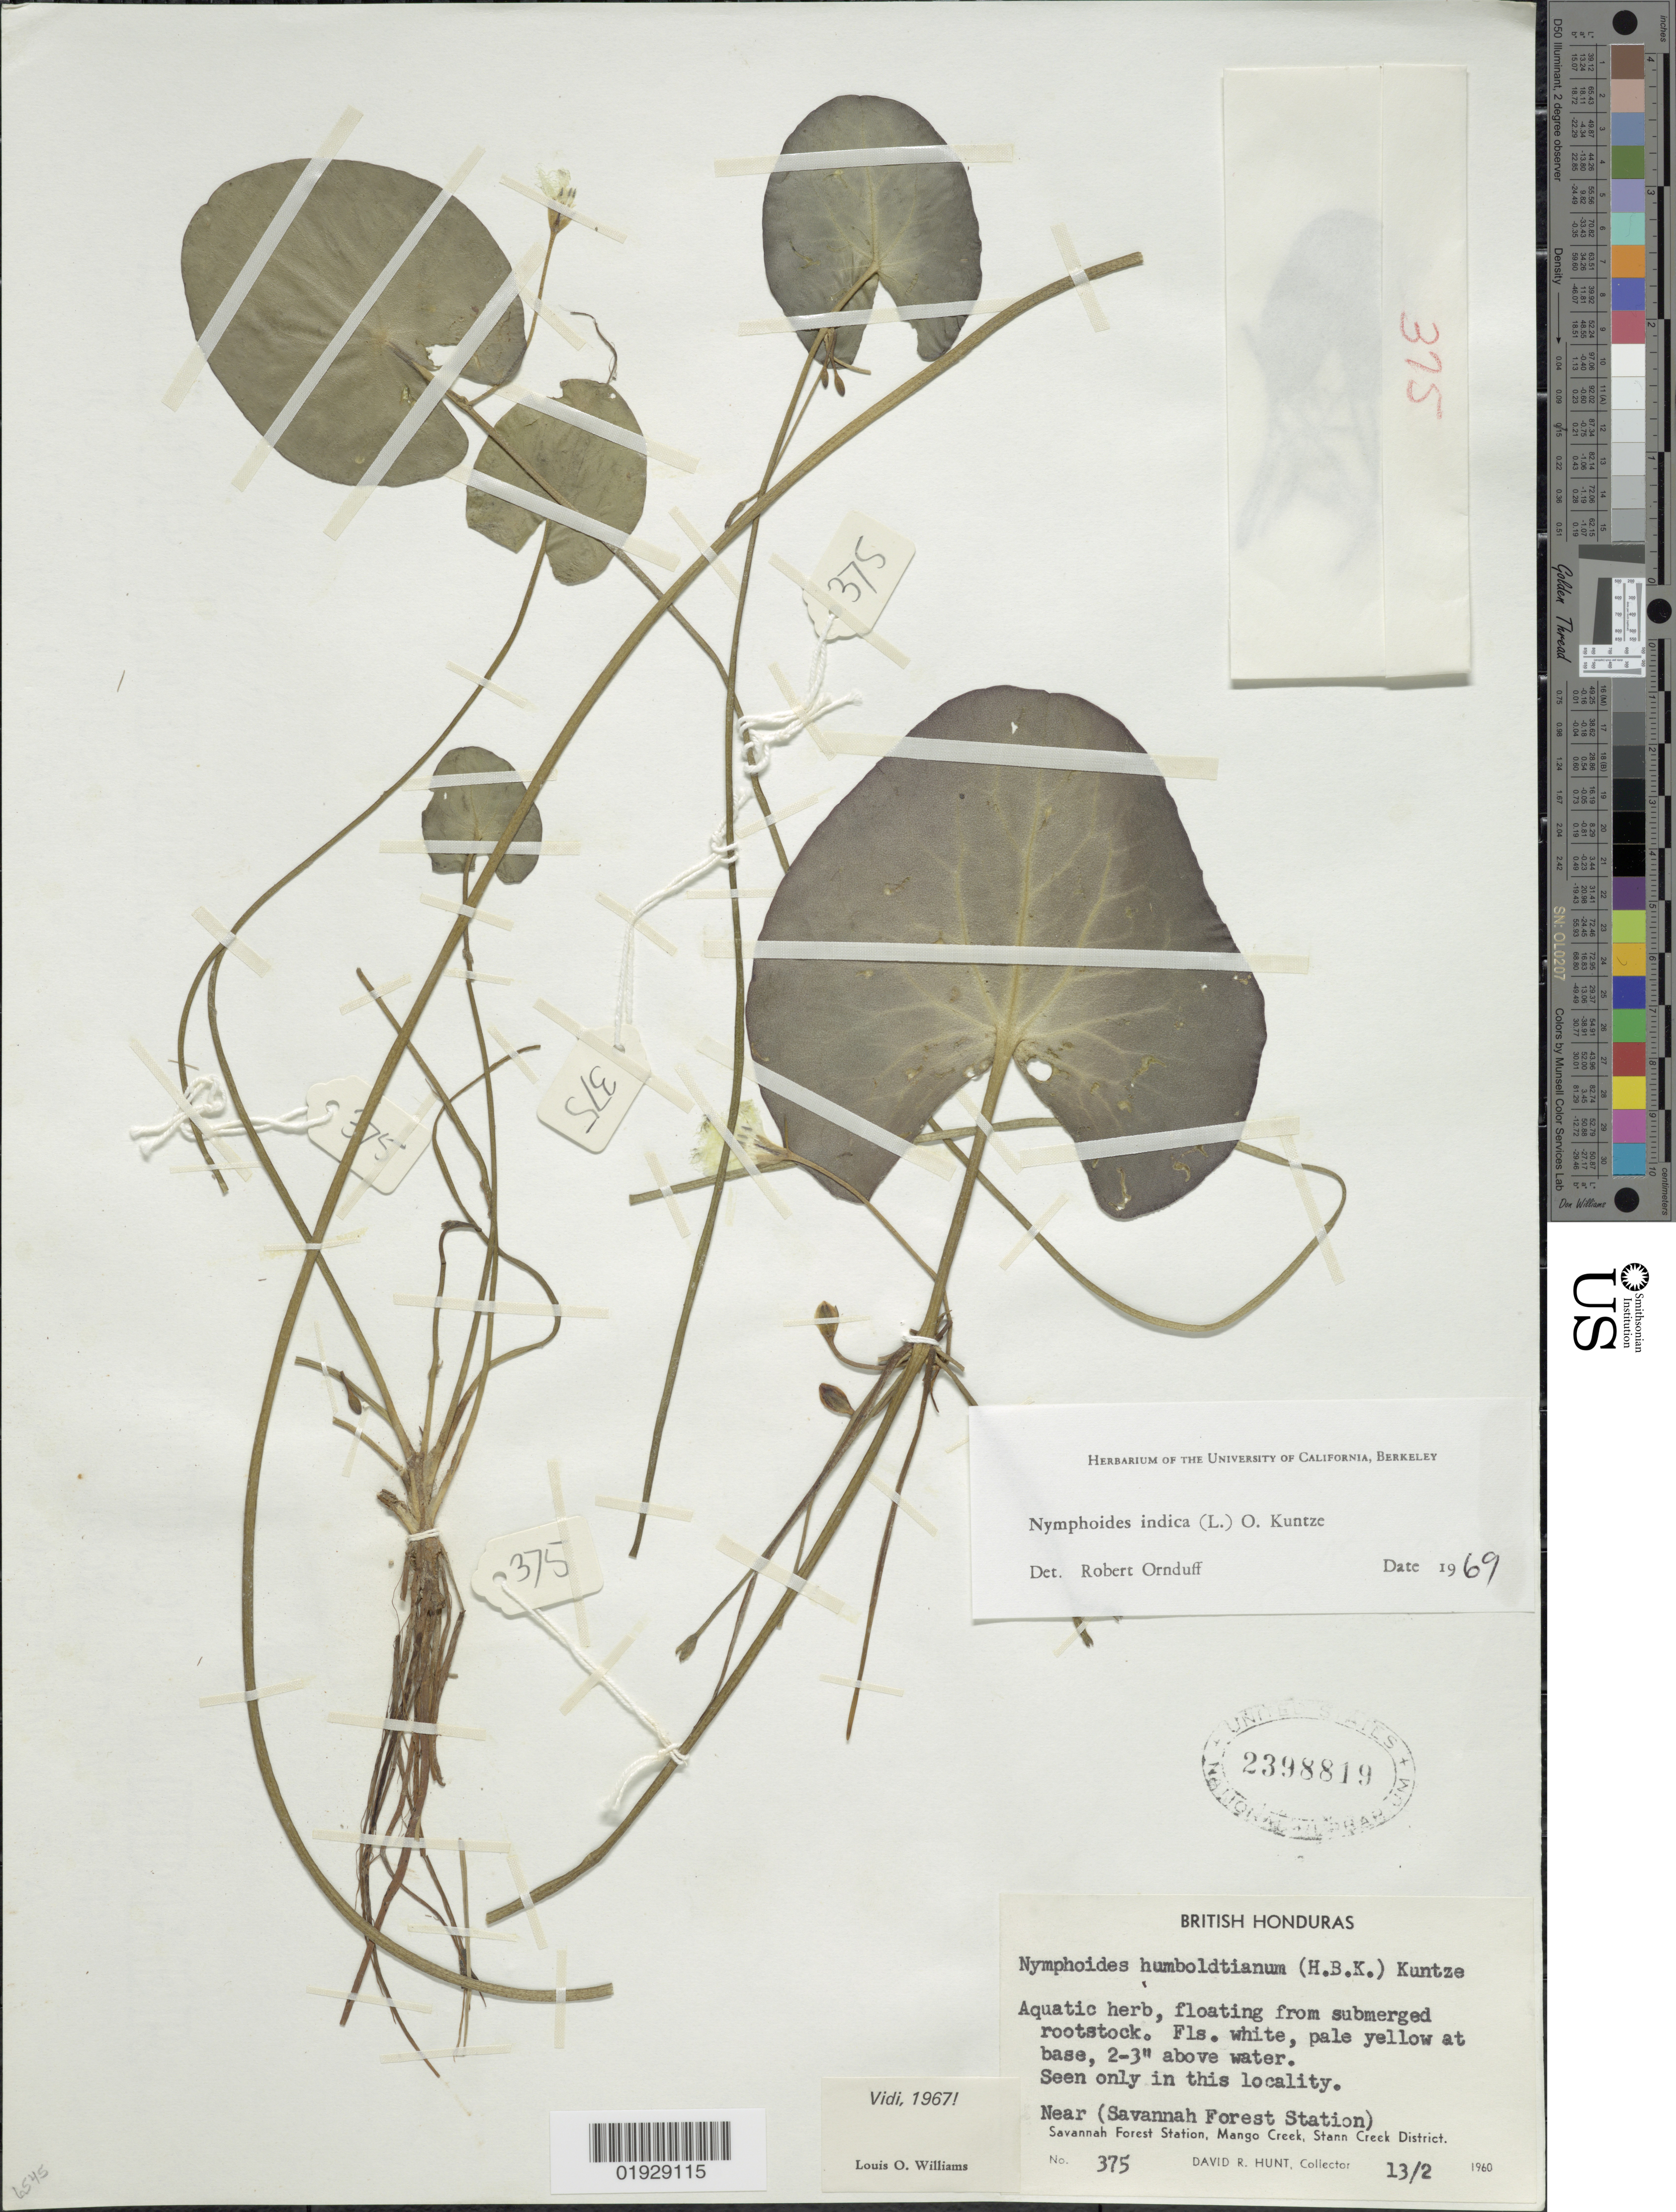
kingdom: Plantae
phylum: Tracheophyta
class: Magnoliopsida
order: Asterales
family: Menyanthaceae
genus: Nymphoides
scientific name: Nymphoides indica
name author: (L.) Kuntze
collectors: D. R. Hunt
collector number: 375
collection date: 1960-02-13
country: Belize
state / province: Stann Creek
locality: Near (Savannah Forest Station). Savannah Forest Station, Mango Creek, Stann Creek District.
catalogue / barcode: US 2398819